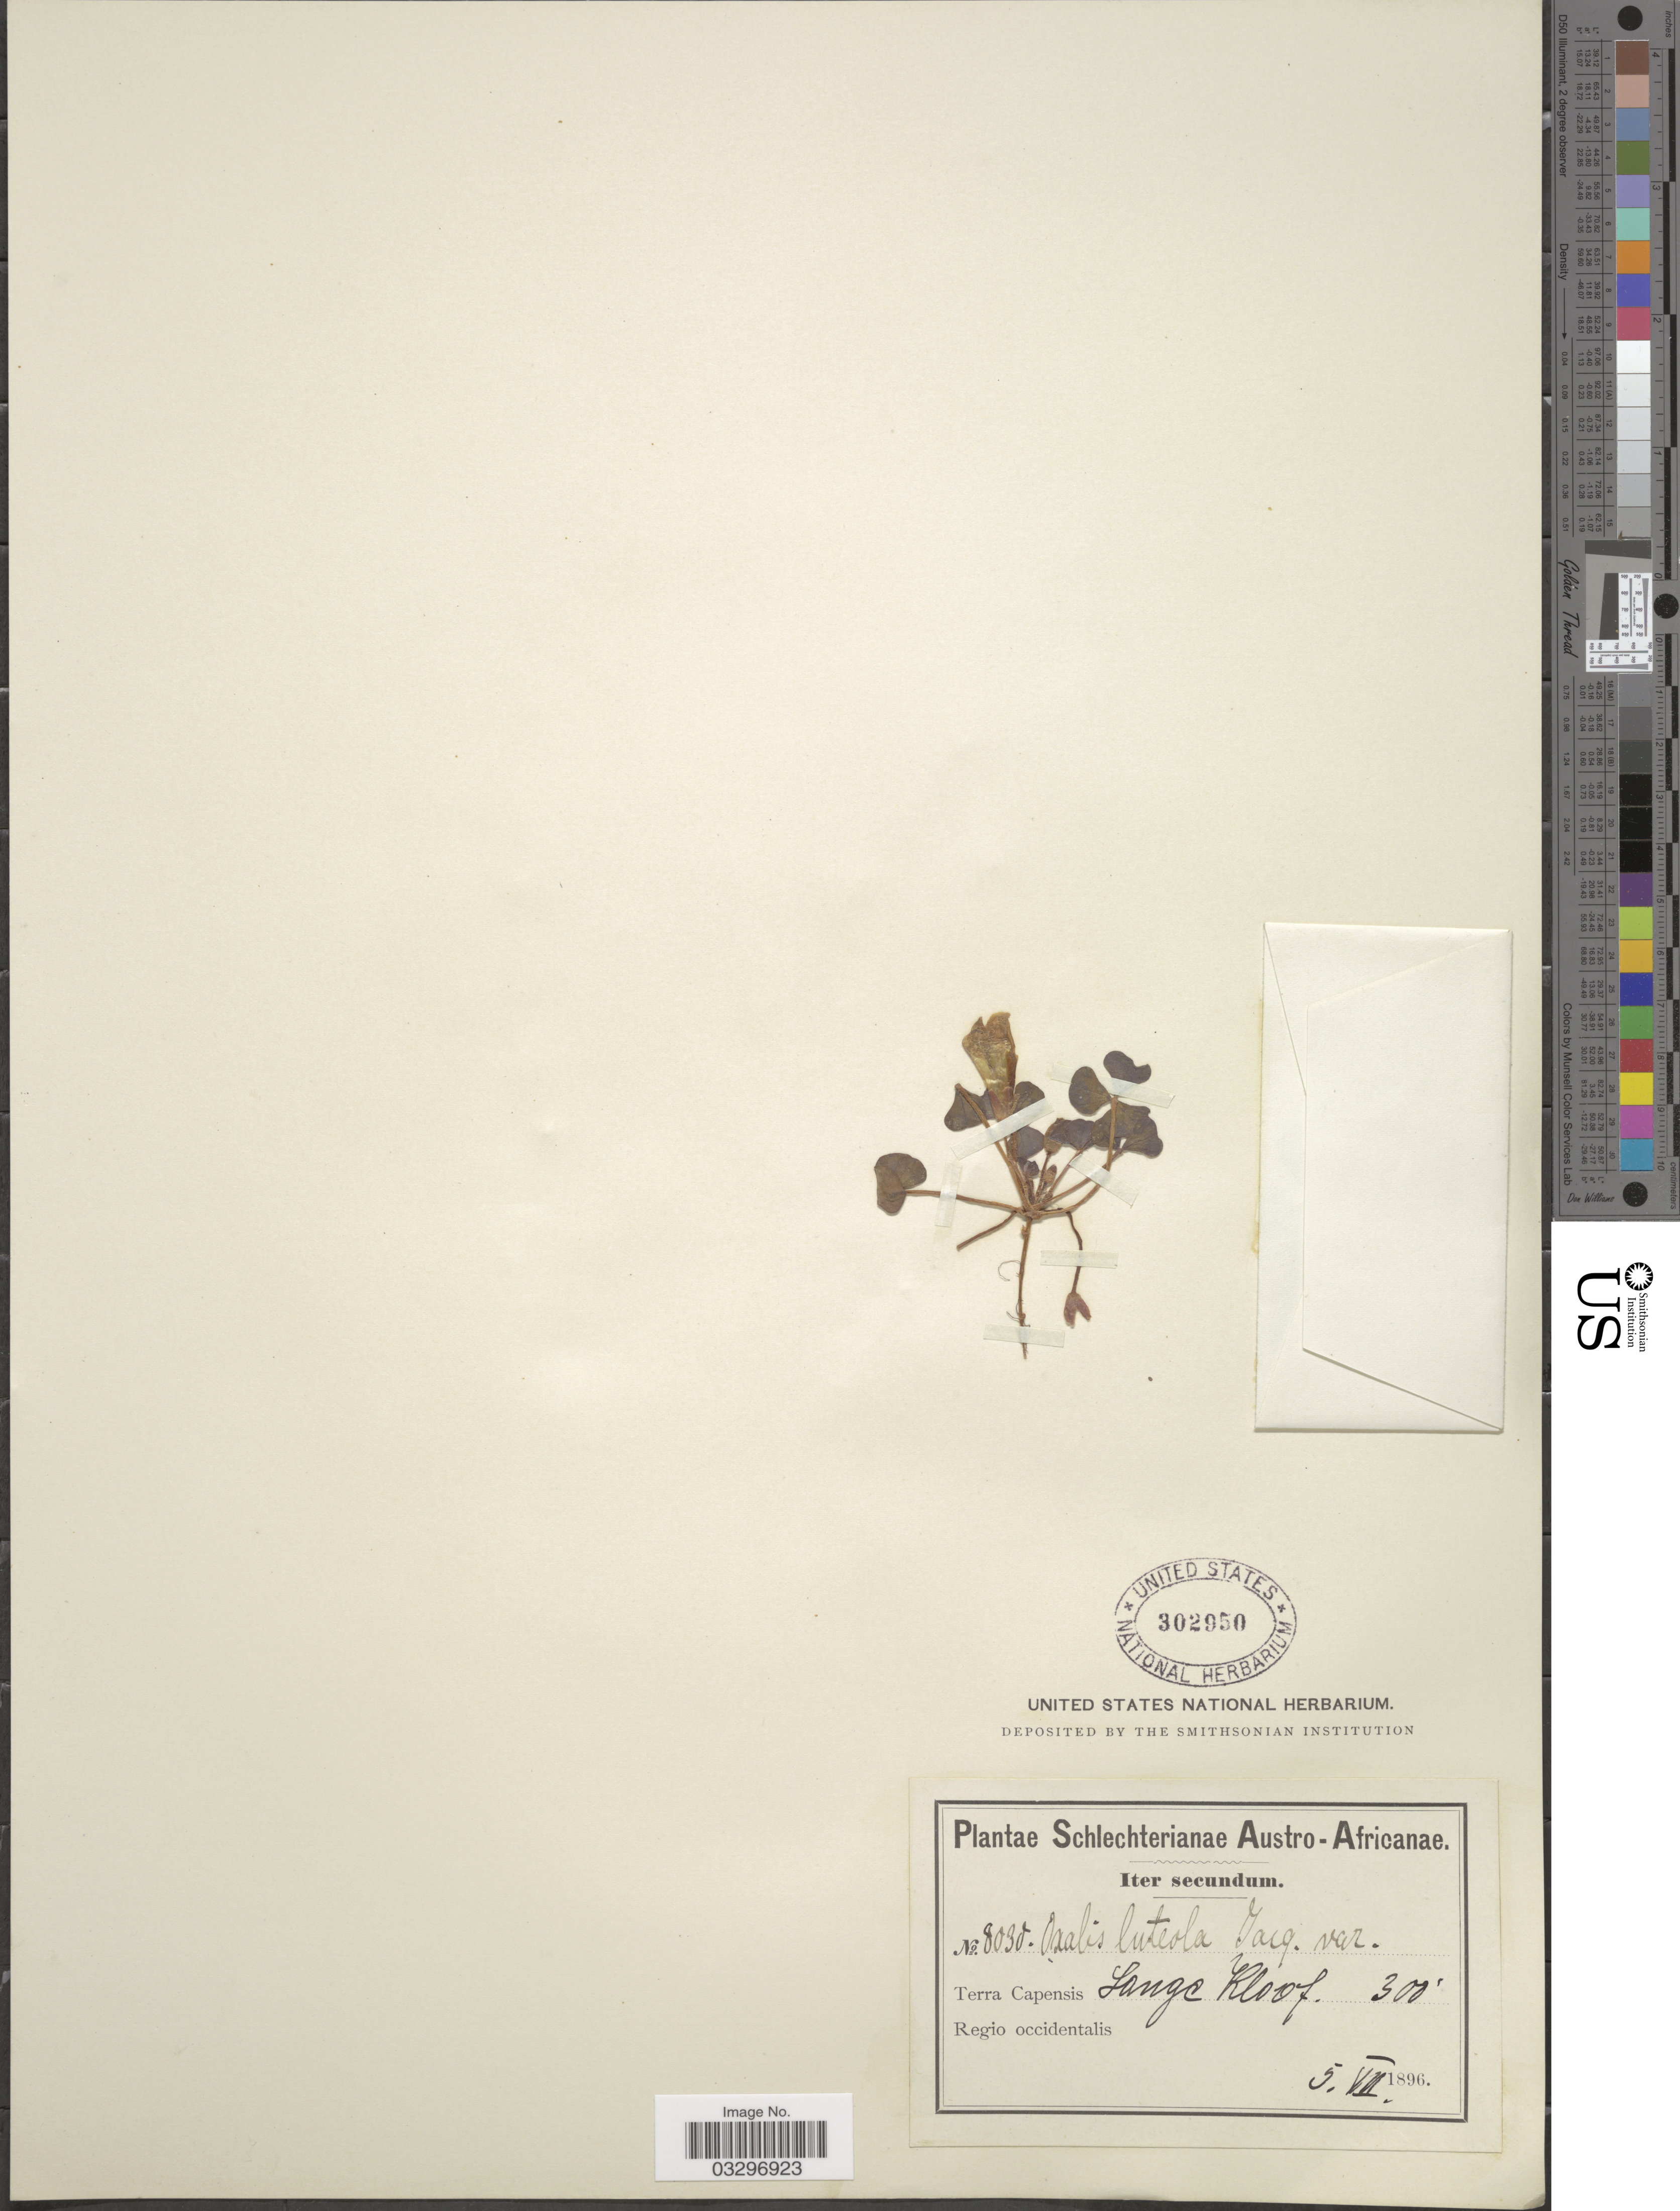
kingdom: Plantae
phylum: Tracheophyta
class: Magnoliopsida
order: Oxalidales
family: Oxalidaceae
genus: Oxalis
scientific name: Oxalis luteola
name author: Jacq.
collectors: Schlechter, --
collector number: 8038*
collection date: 1896-07-05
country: South Africa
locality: Austro-Africanae. Terra Capensis. Lange Kloof. Regio occidentalis.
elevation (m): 91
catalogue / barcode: US 302950